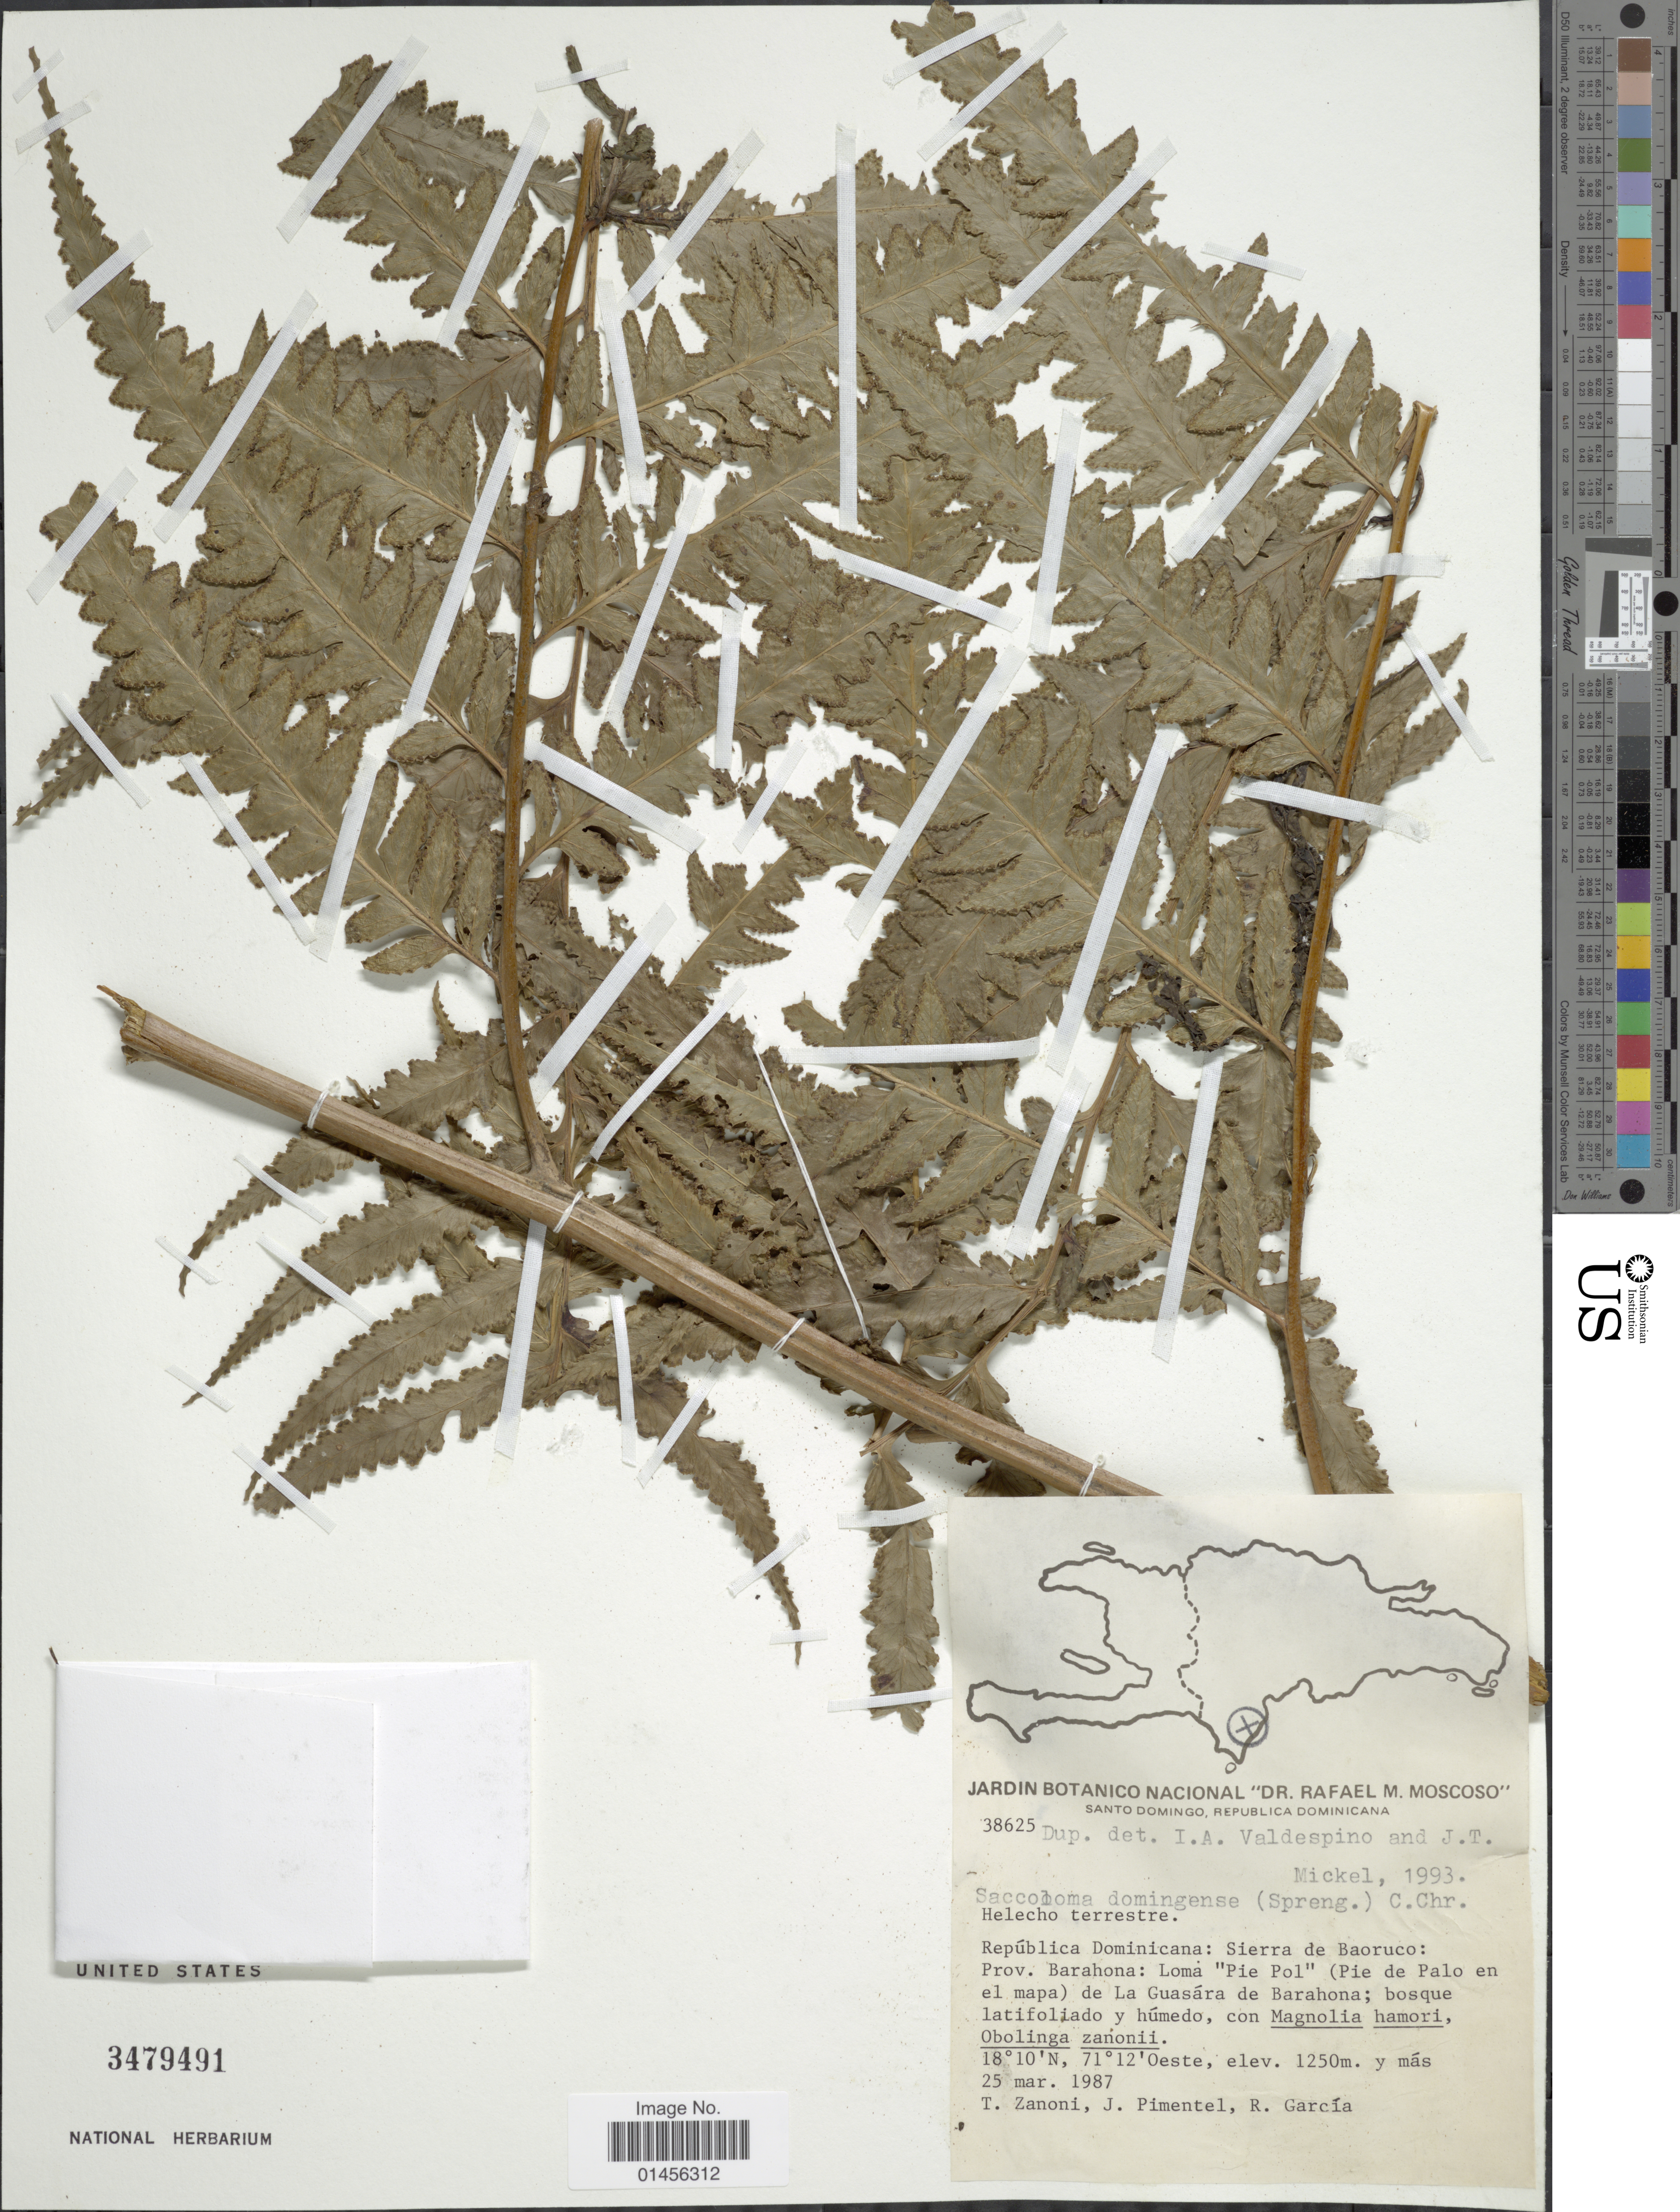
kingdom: Plantae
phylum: Tracheophyta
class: Polypodiopsida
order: Polypodiales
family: Saccolomataceae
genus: Saccoloma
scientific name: Saccoloma domingense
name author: (Spreng.) C. Chr.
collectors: T. A. Zanoni, J. Pimentel & R. García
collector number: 38625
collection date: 1987-03-25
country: Dominican Republic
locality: Sierra de Baoruco: Prov. Barahona: Loma 'Pie Pol' (Pie de Palo en el mapa) de La Guasára de Barahona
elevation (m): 1250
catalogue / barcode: US 2479491